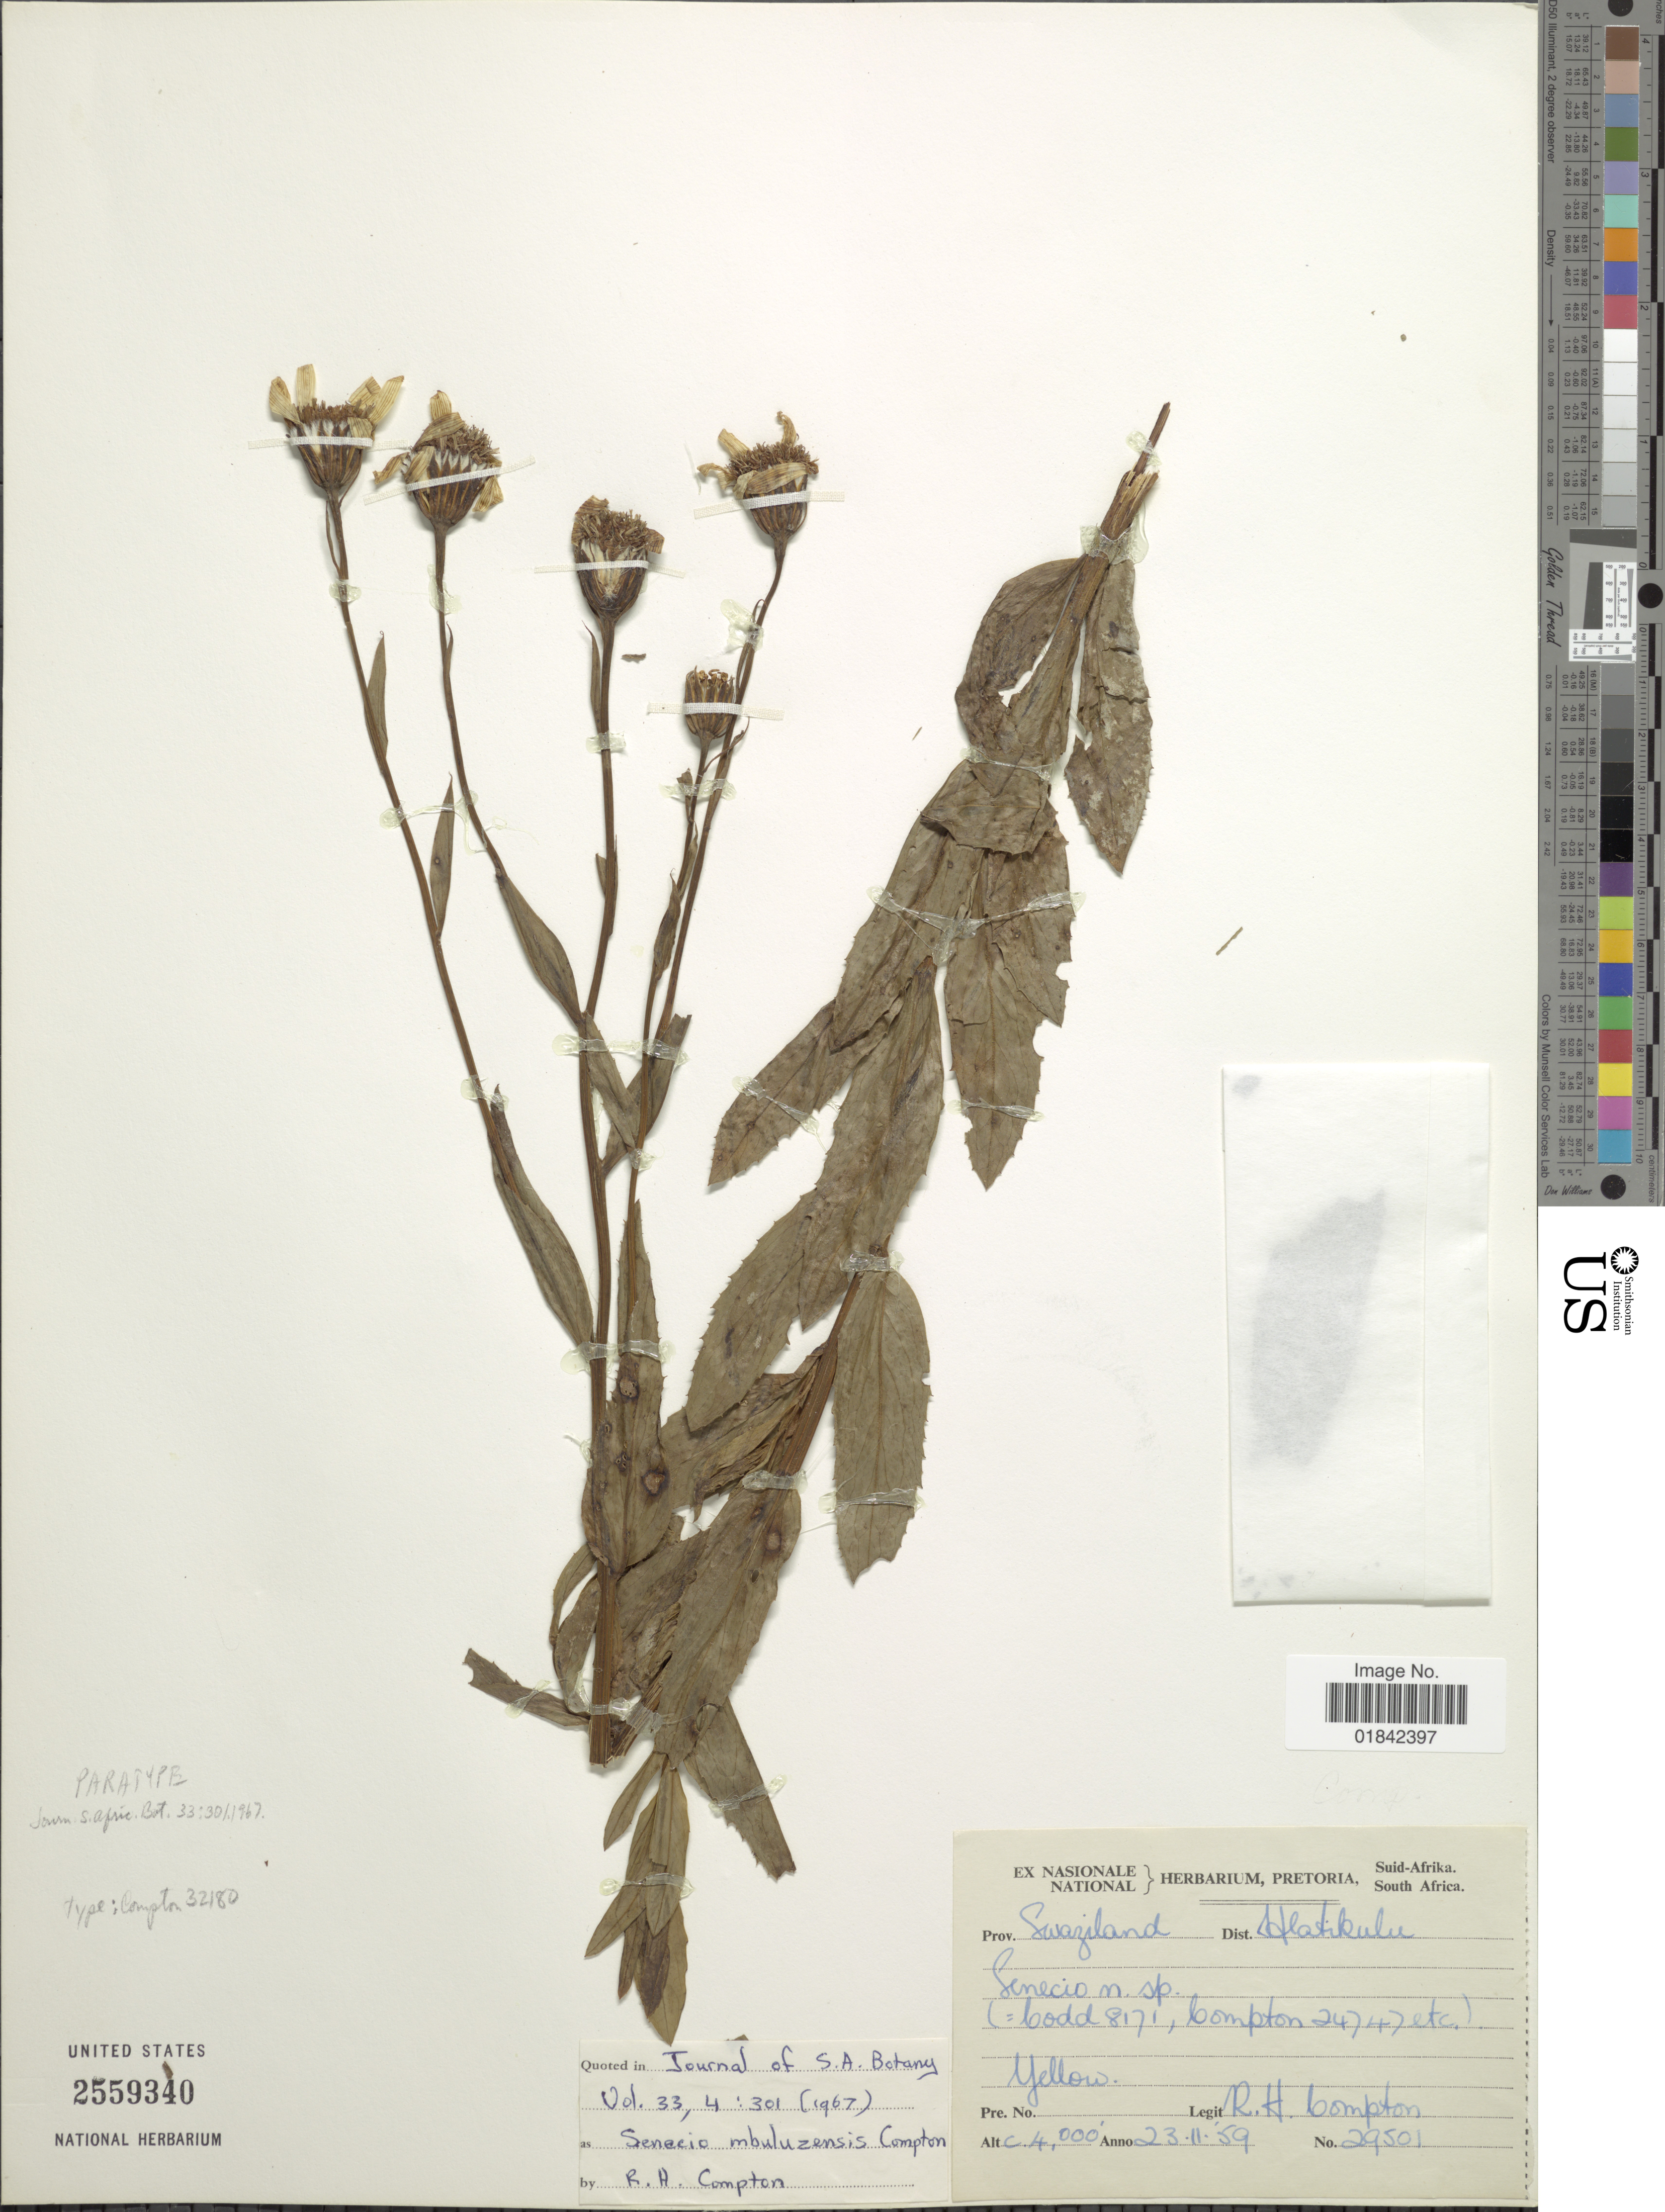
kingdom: Plantae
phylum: Tracheophyta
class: Magnoliopsida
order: Asterales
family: Asteraceae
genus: Senecio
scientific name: Senecio mbuluzensis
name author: Compton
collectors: R. H. Compton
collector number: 29501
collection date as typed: Transcribed d/m/y: 23/11/59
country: Eswatini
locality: Dist. Hatikulu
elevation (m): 1219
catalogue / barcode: US 2559340